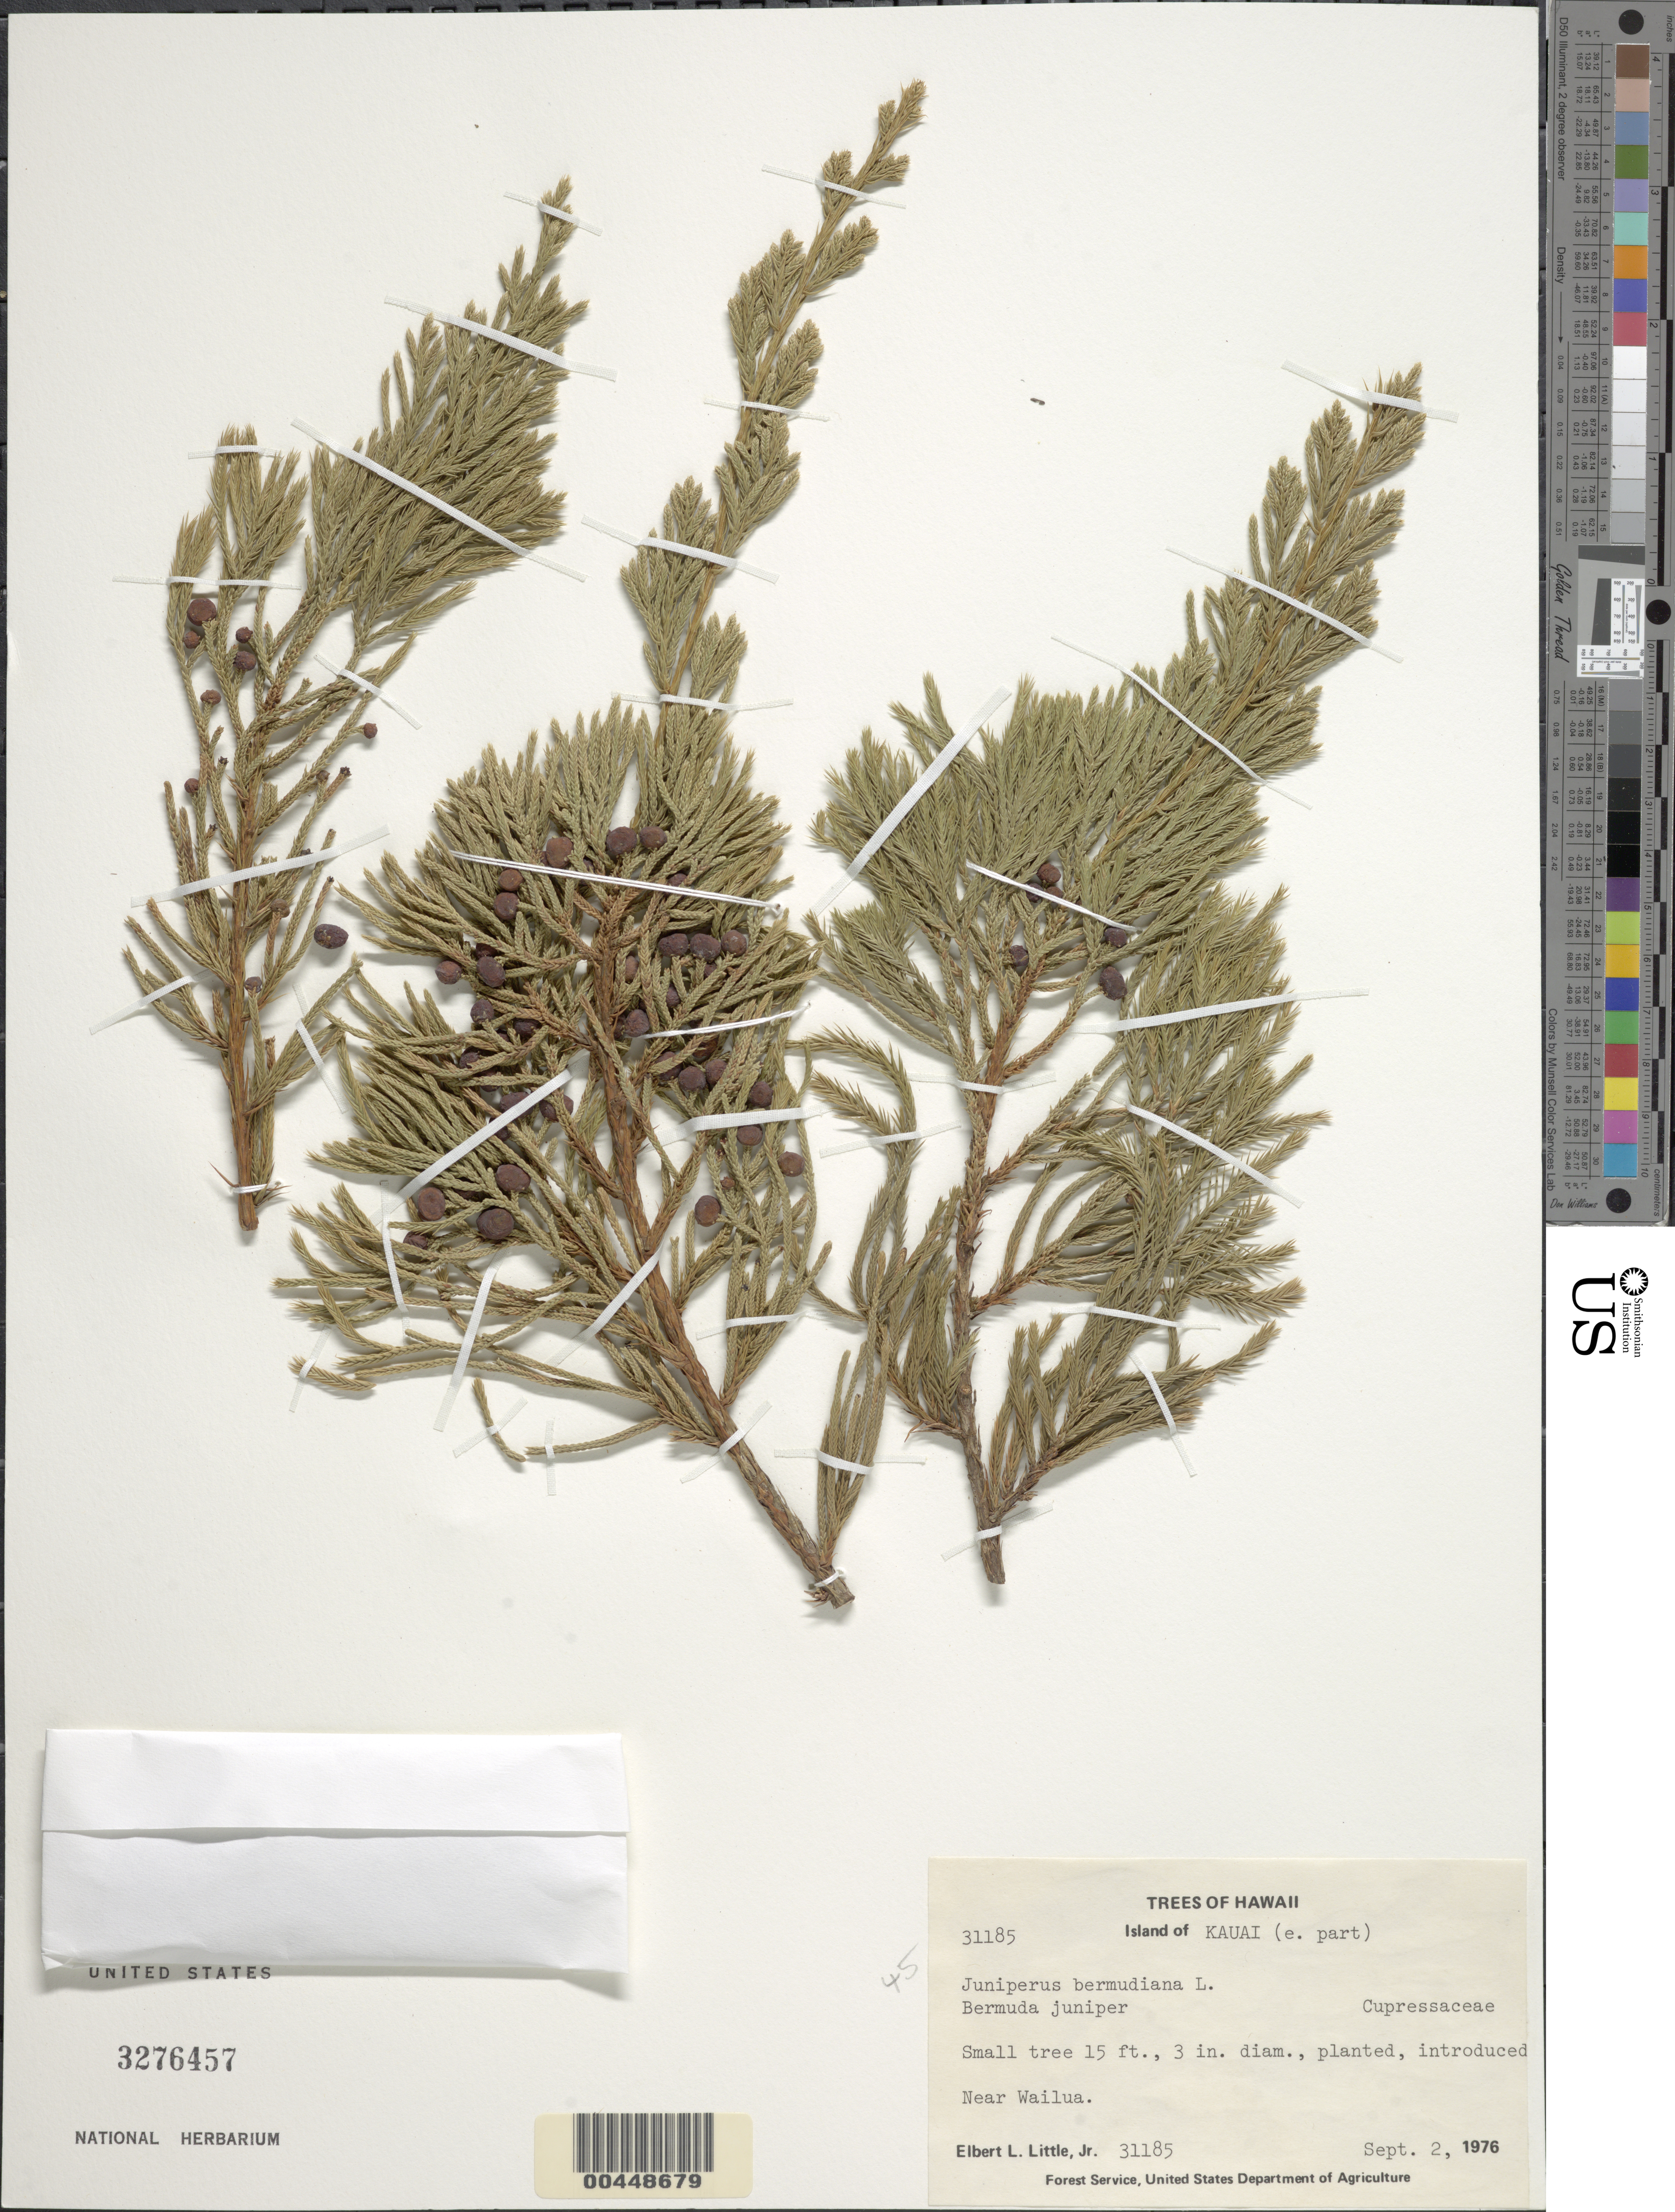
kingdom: Plantae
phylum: Tracheophyta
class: Pinopsida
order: Pinales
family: Cupressaceae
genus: Juniperus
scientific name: Juniperus bermudiana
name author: L.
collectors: E. L. Little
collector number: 31185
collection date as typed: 2 Sep 1976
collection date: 1976-09-02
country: United States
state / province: Hawaii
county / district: Kauai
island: Kaua'i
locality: E part of Kauai; near Wailua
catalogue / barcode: US 3276457